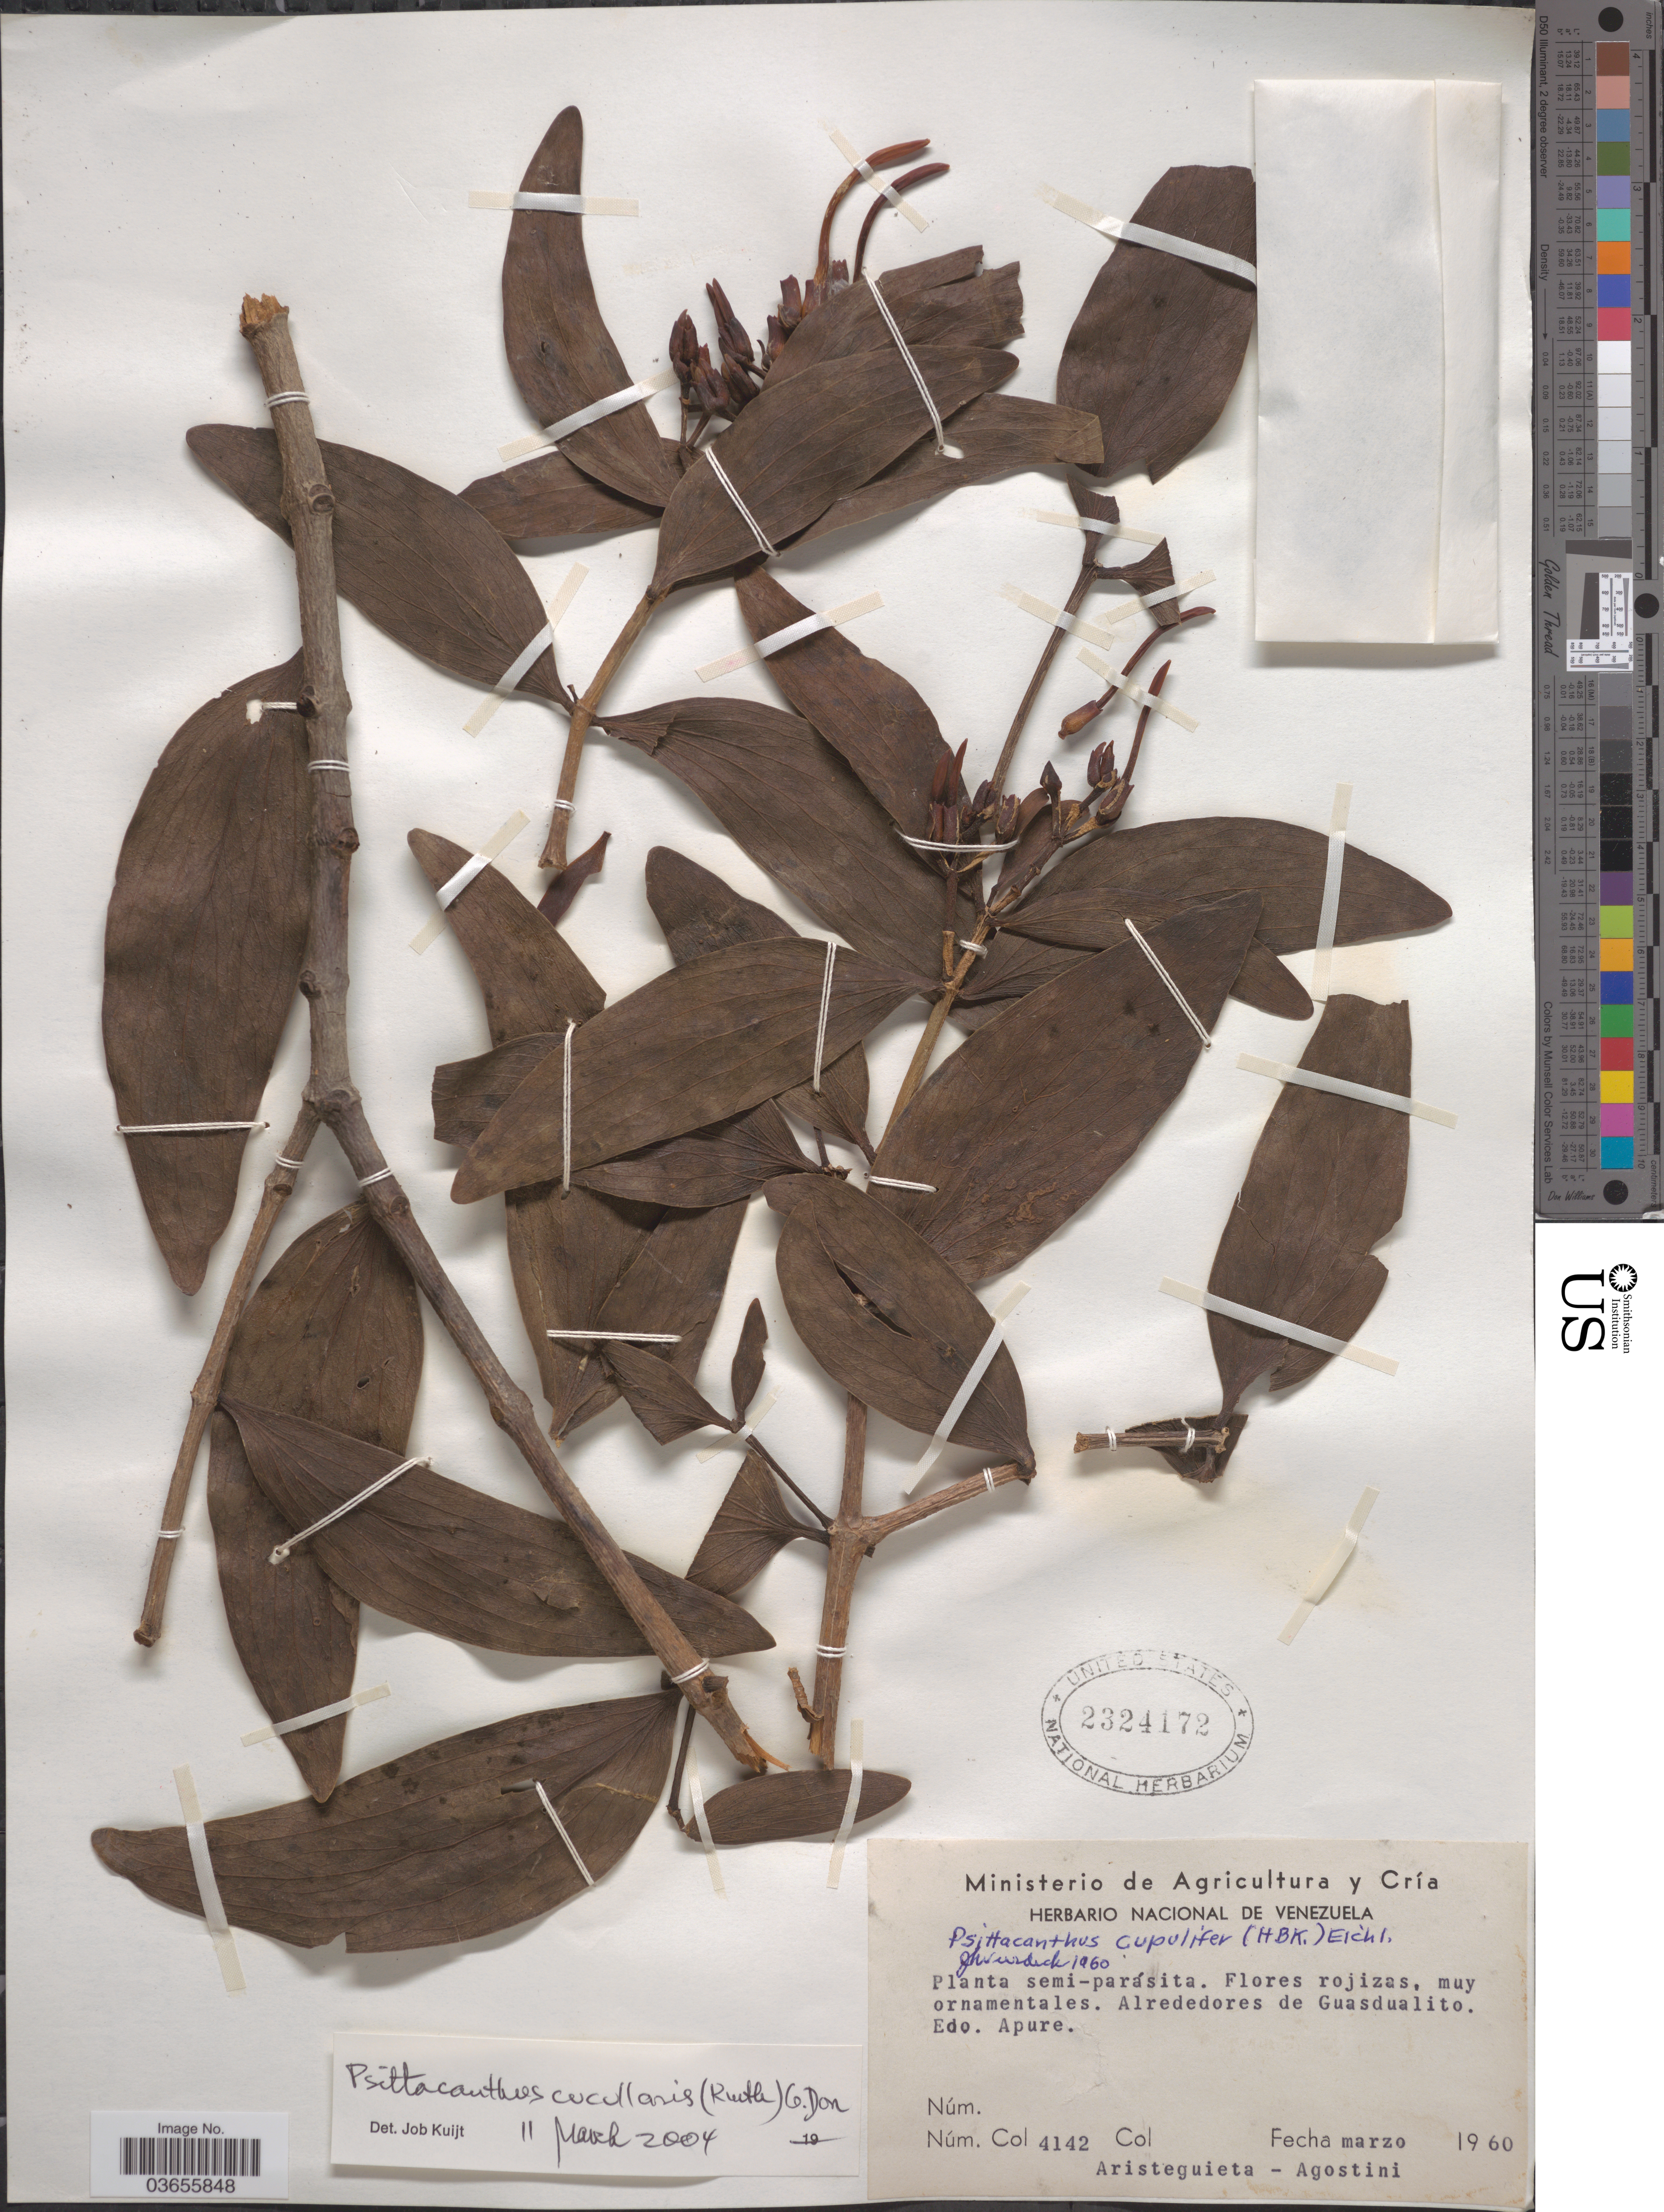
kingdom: Plantae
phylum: Tracheophyta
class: Magnoliopsida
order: Santalales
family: Loranthaceae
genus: Psittacanthus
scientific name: Psittacanthus cucullaris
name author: (Kunth) G. Don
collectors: -. Aristeguieta & Agostini, --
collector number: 4142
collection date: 1960-03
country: Venezuela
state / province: Apure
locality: Alrededores de Guasdualito.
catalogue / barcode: US 2324172